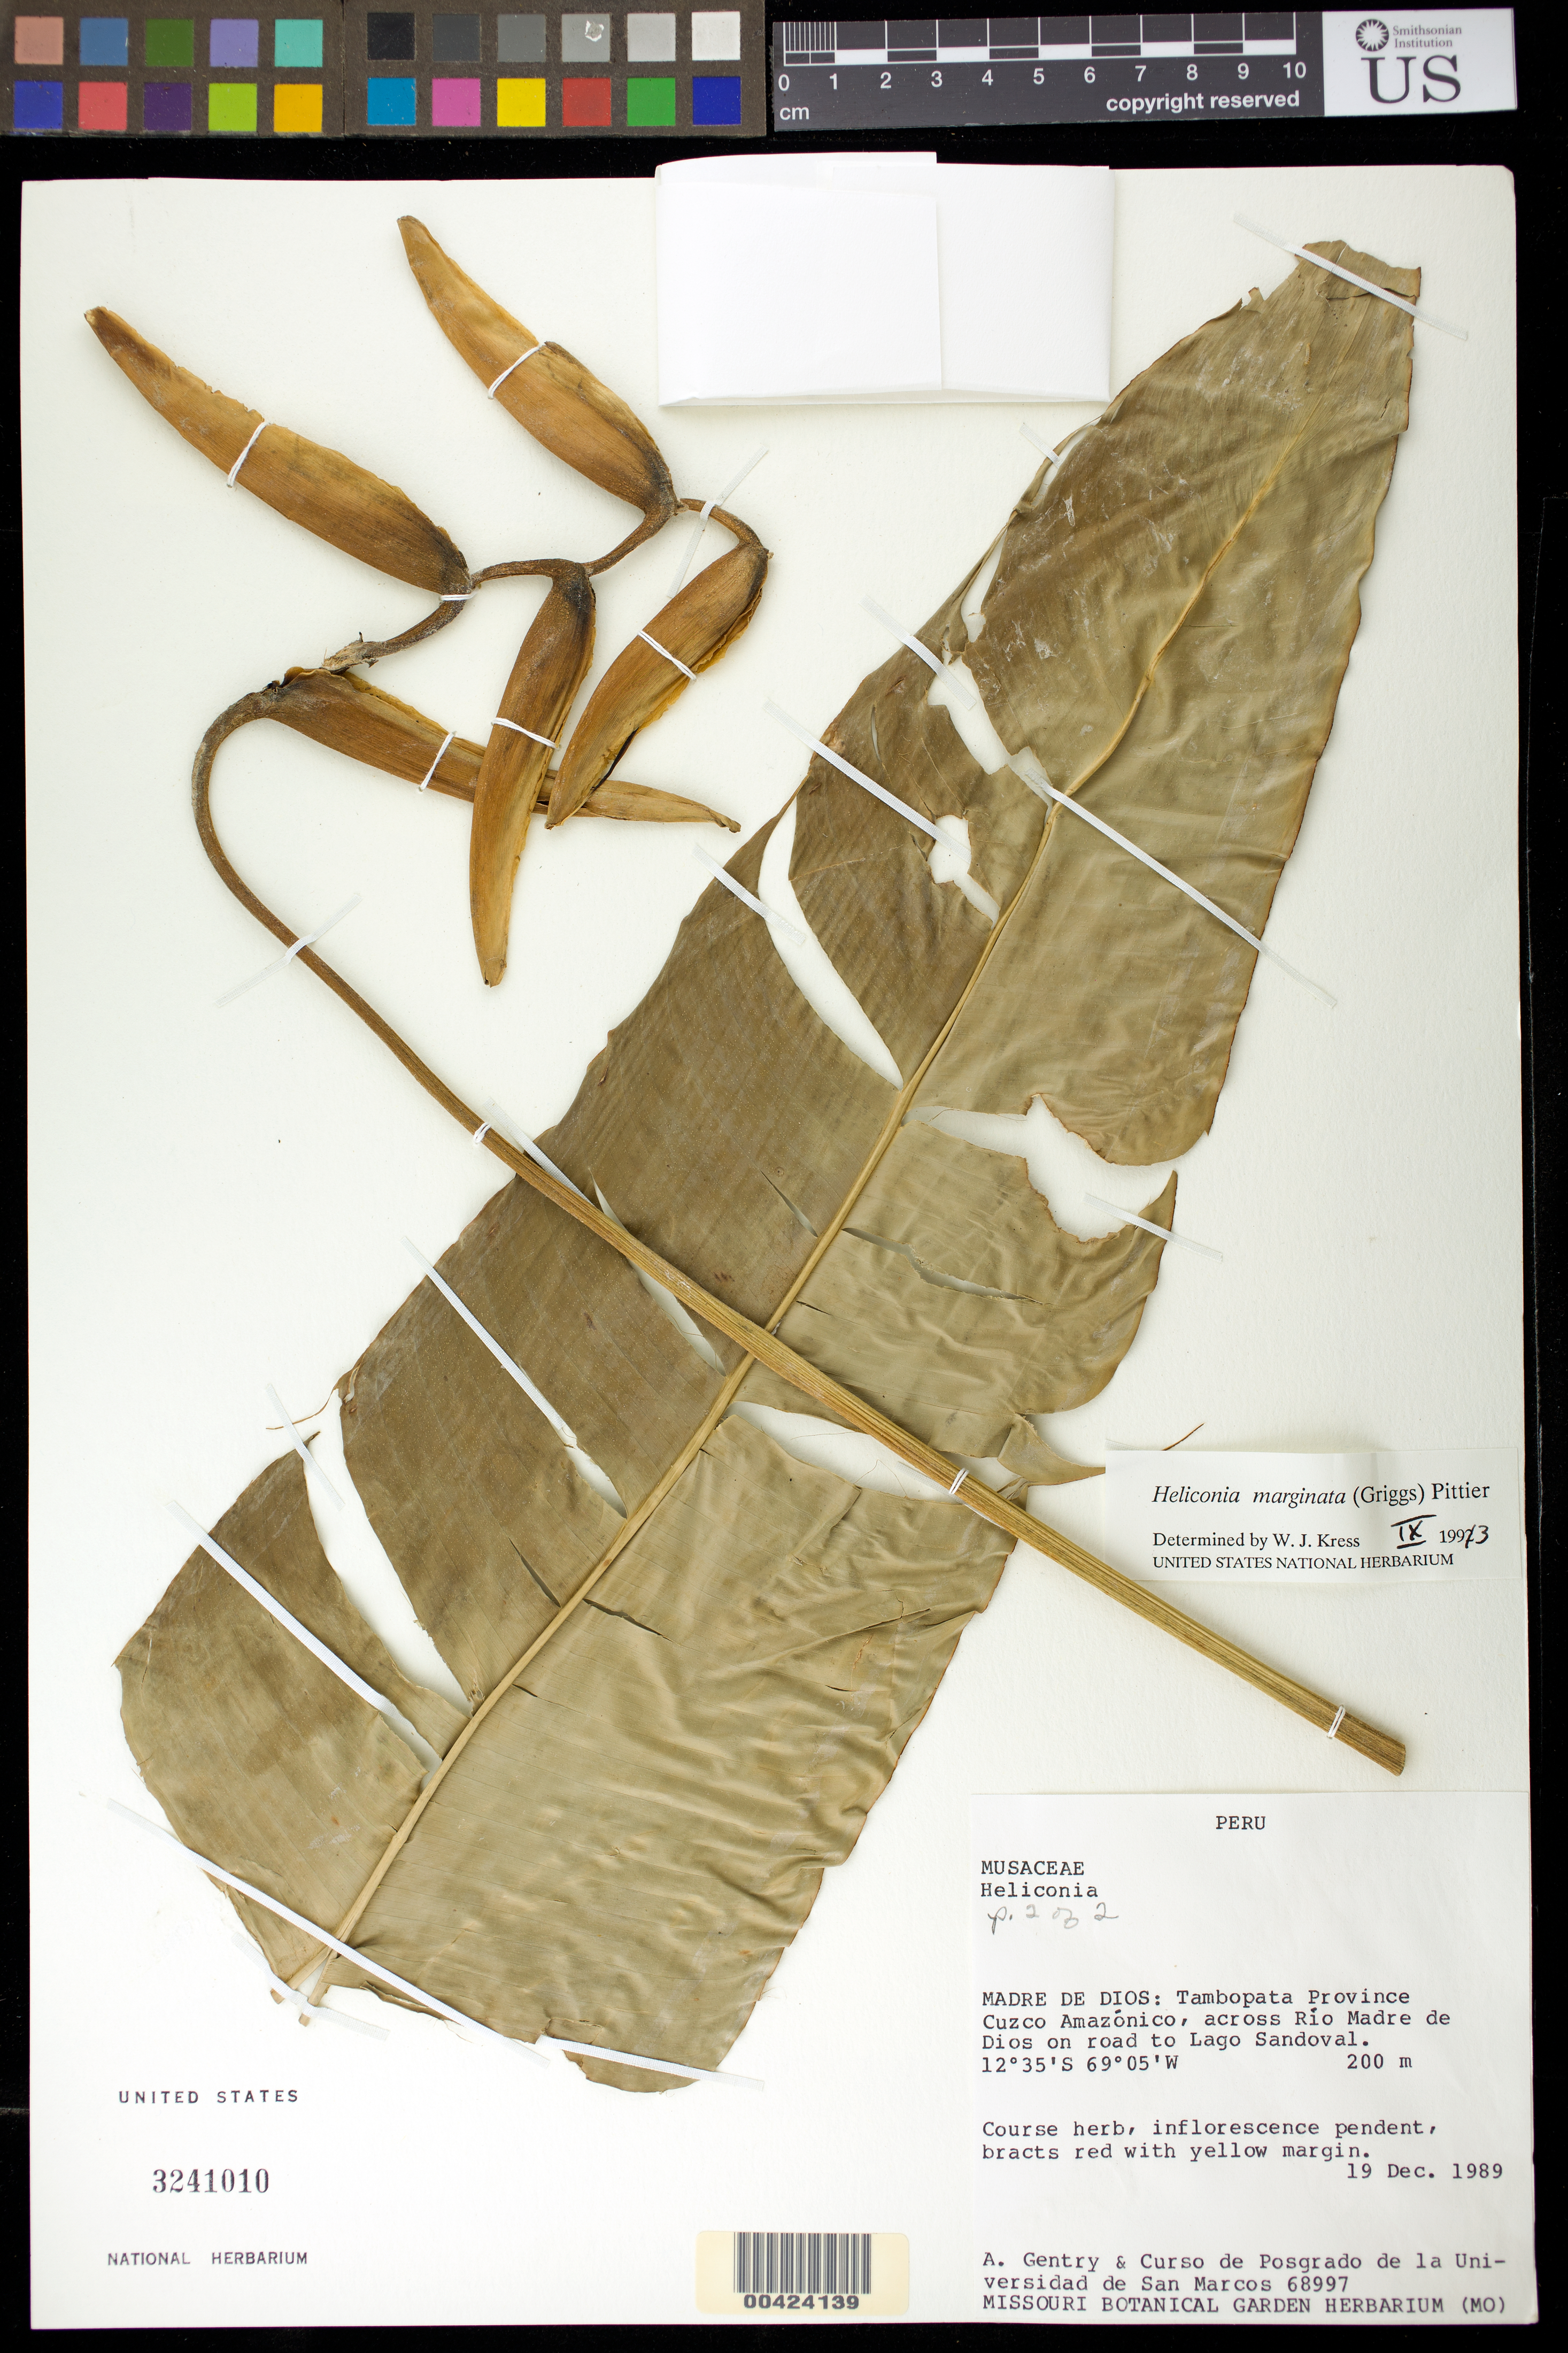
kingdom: Plantae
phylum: Tracheophyta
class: Liliopsida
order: Zingiberales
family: Heliconiaceae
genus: Heliconia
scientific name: Heliconia marginata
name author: (R.F. Griggs) Pittier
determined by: Kress, W. J., (US), Smithsonian Institution - National Museum of Natural History (UNITED STATES)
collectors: A. H. Gentry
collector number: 68997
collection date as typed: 19 Dec 1989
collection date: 1989-12-19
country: Peru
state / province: Madre de Dios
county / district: Tambopata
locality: Cuzco amazonico, across rio madre de dios on rd to lago sandoval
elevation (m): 200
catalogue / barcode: US 3241010